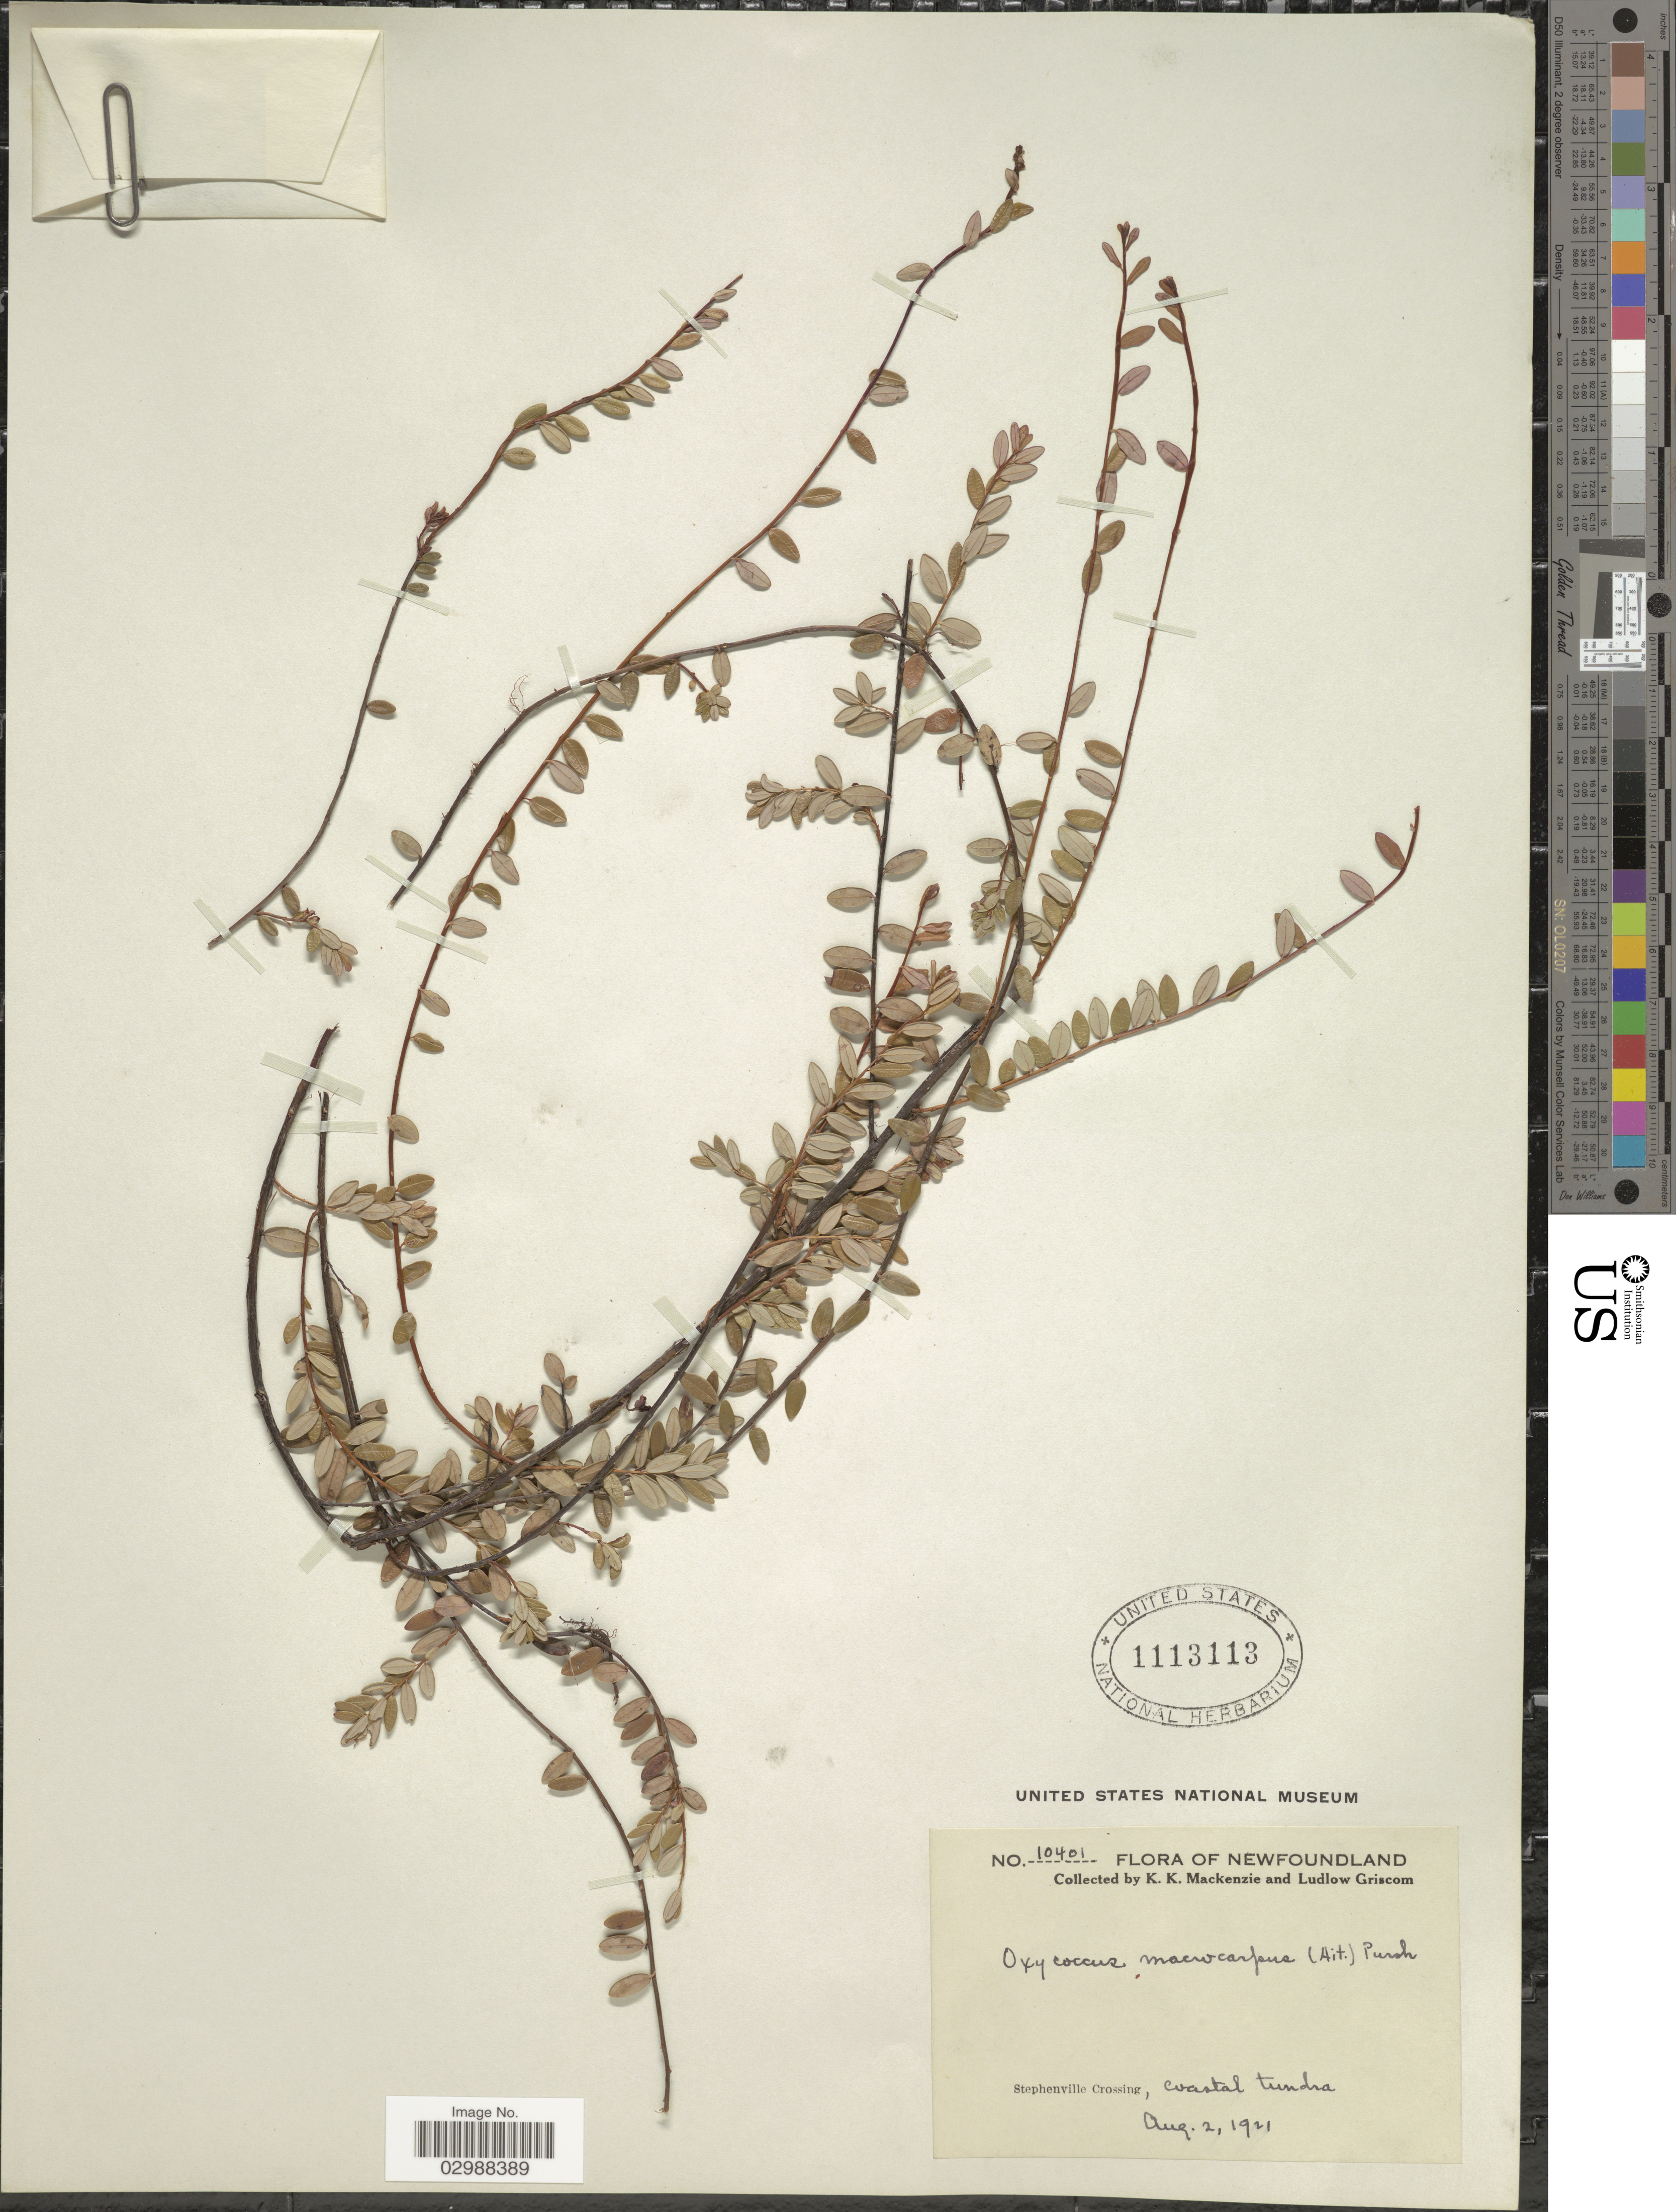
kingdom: Plantae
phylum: Tracheophyta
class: Magnoliopsida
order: Ericales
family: Ericaceae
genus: Vaccinium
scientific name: Vaccinium macrocarpon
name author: Aiton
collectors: K. K. Mackenzie & L. Griscom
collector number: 10401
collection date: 1921-08-02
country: Canada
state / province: Newfoundland and Labrador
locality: Stephenville Crossing, coastal tundra.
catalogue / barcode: US 1113113